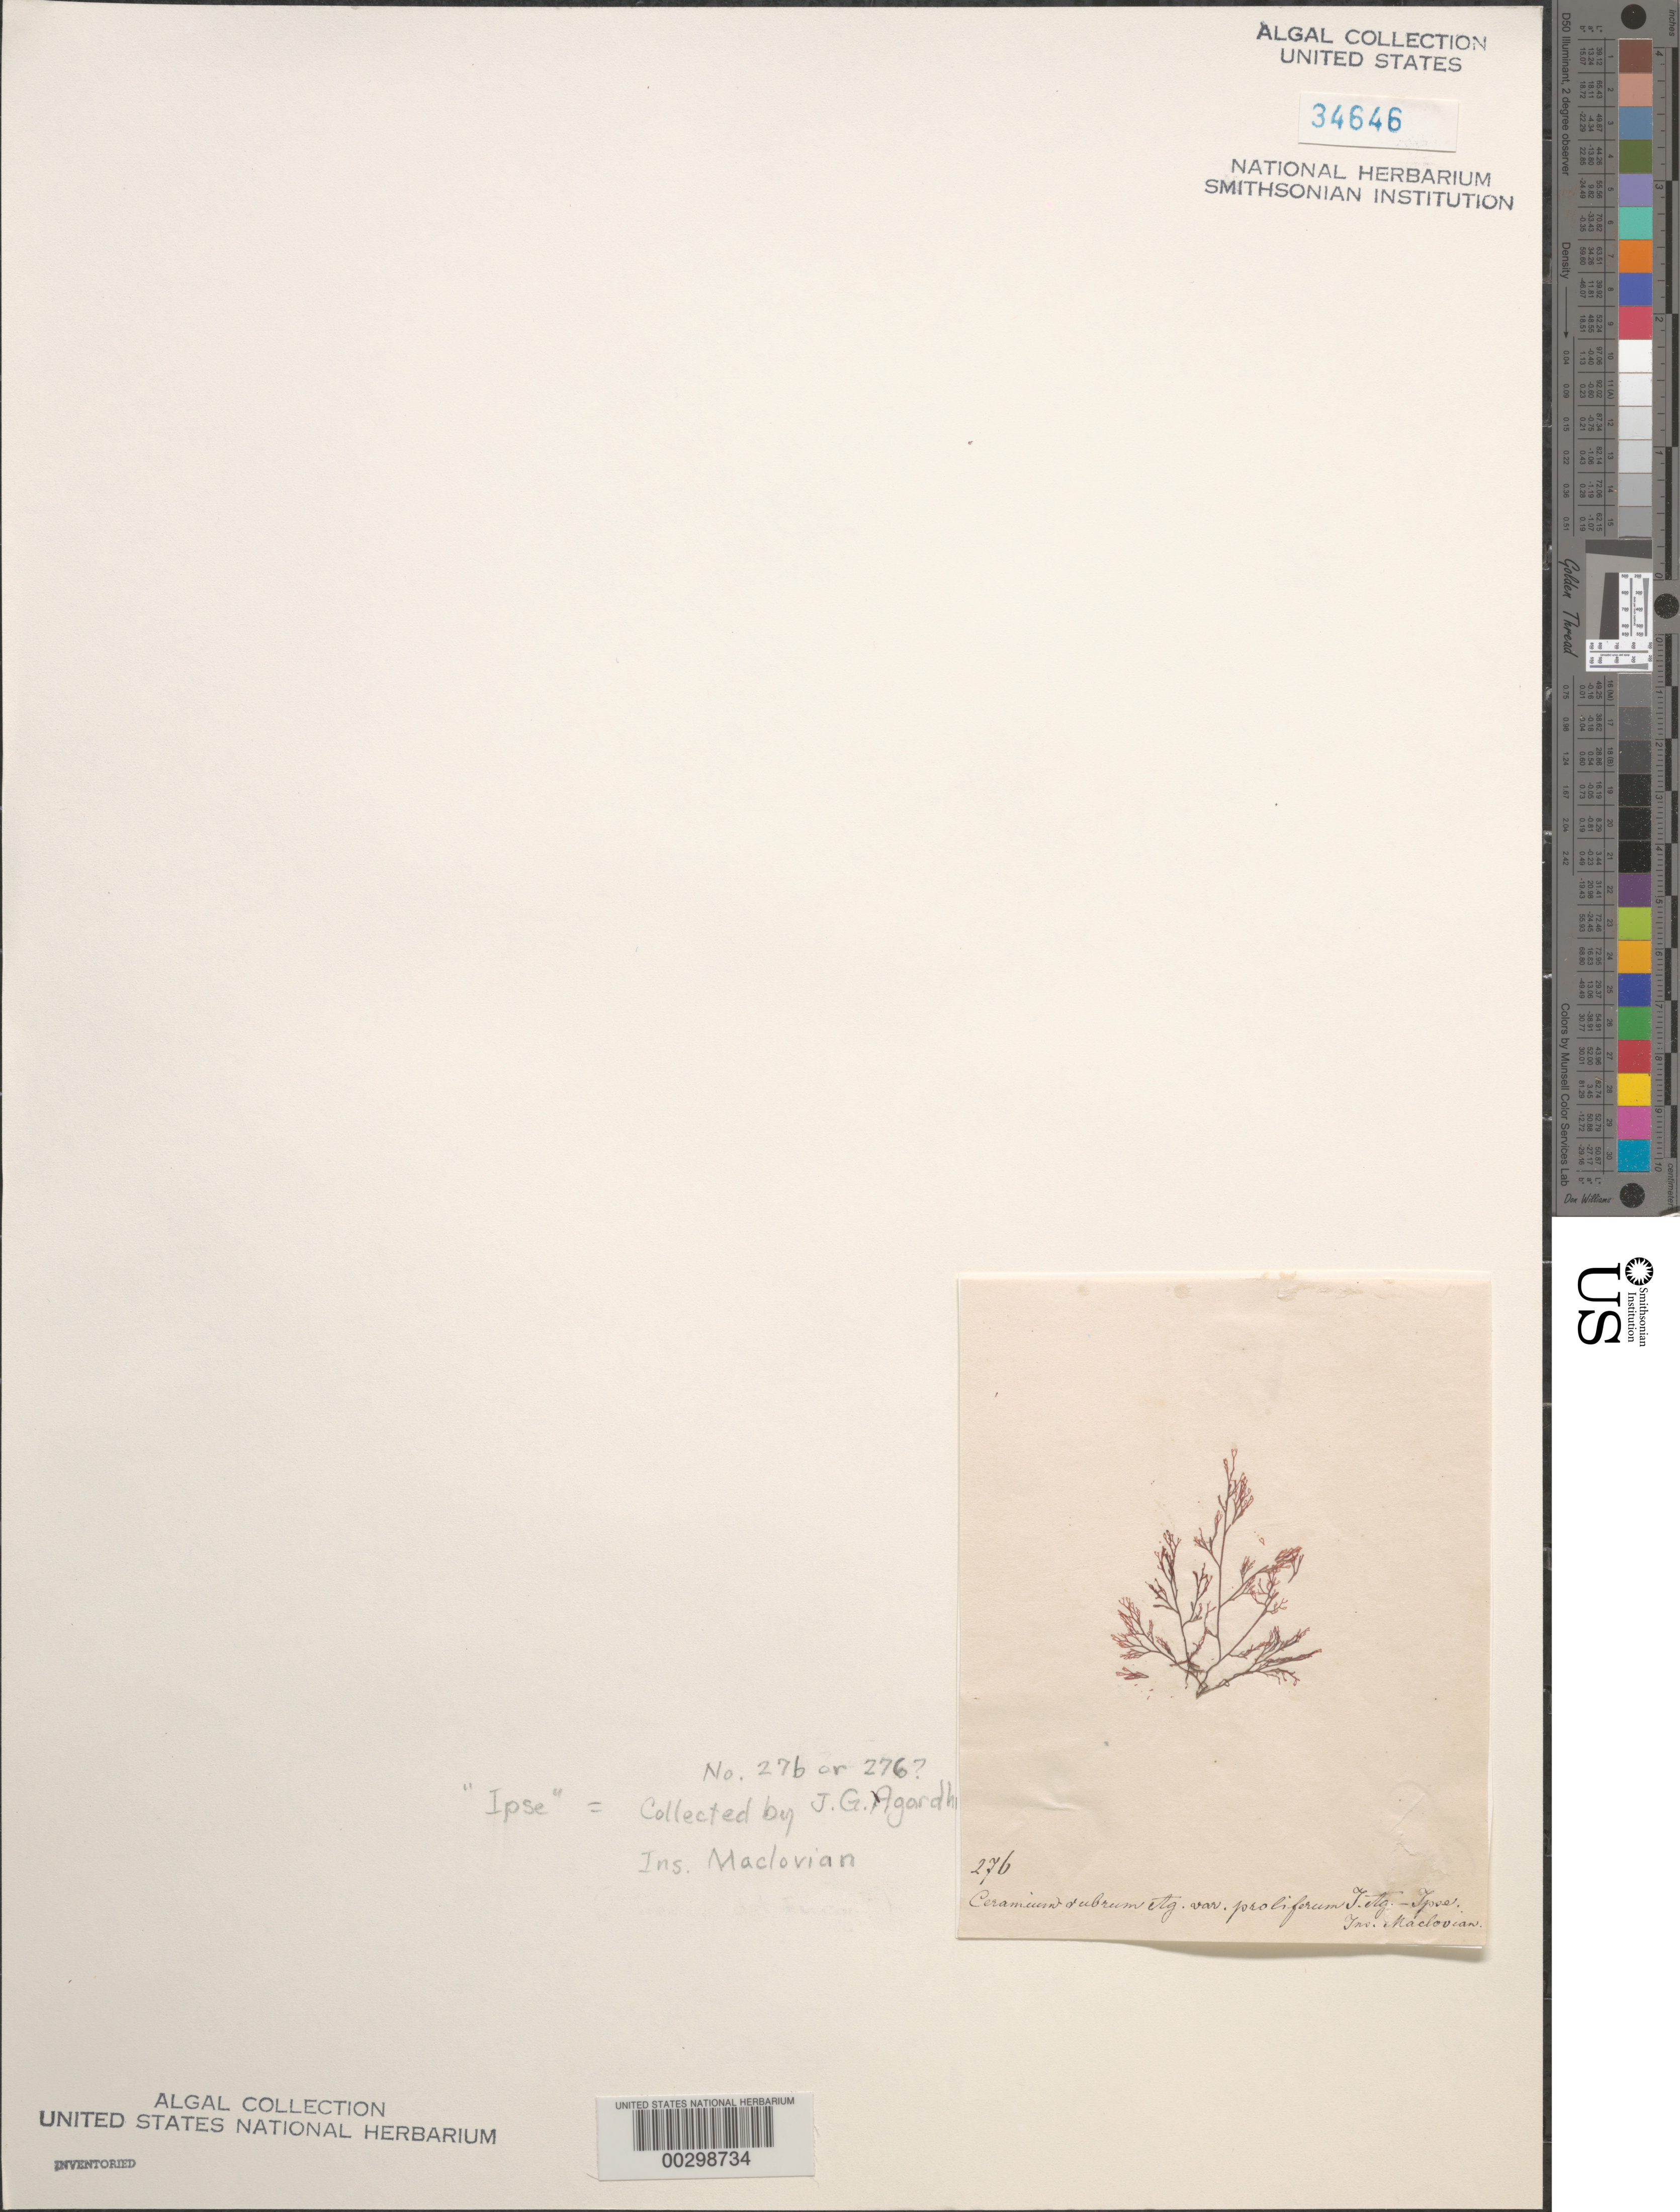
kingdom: Plantae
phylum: Rhodophyta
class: Florideophyceae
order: Ceramiales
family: Ceramiaceae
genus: Ceramium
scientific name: Ceramium rubrum var. proliferum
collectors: J. Agardh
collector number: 276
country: Falkland Islands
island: Maclovian Island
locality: Maclovian Island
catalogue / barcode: US 34646